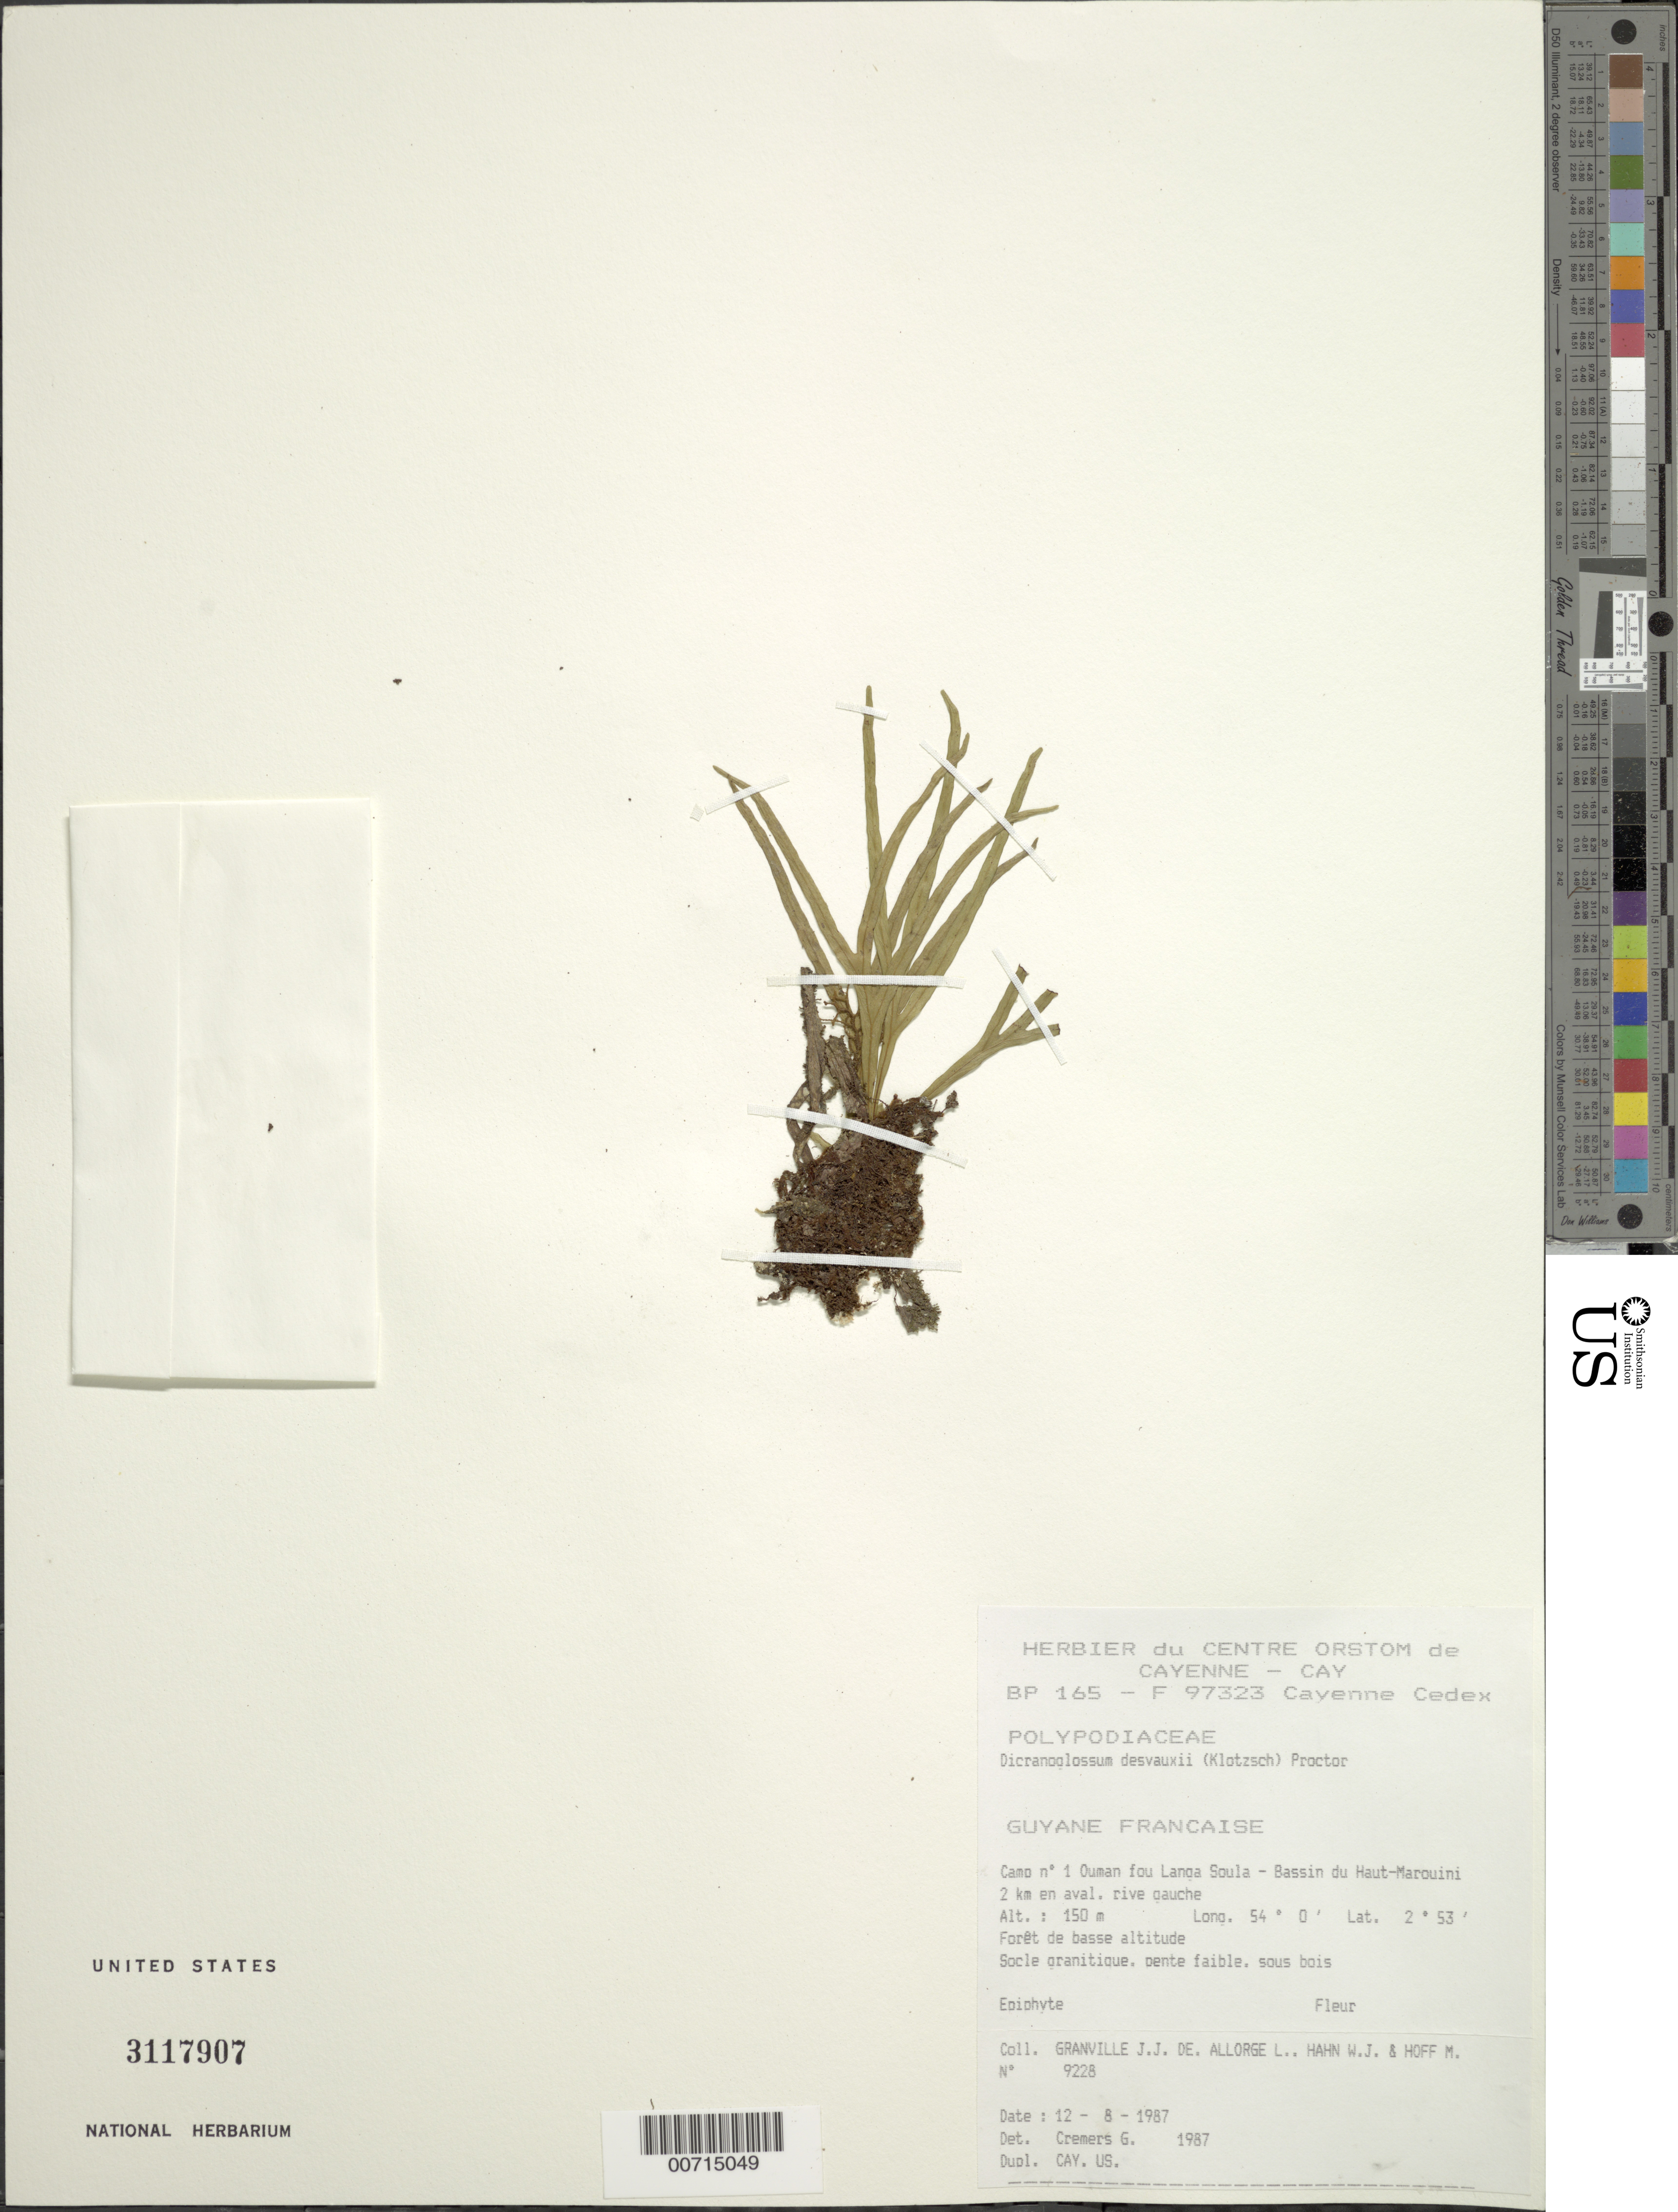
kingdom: Plantae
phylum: Tracheophyta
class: Polypodiopsida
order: Polypodiales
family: Polypodiaceae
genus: Pleopeltis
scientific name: Pleopeltis desvauxii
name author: (Klotzsch) Salino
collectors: J.-J. de Granville, L. Allorge, W. J. Hahn & M. Hoff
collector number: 9228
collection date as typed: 12-Aug-87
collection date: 1987-08-12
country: French Guiana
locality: Camp #1, Ouman fou Langa Soula, Bassin du Haut-Marouini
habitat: Forest de basse altitude; socle granitique, pente faible, sous bois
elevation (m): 150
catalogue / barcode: US 3117907